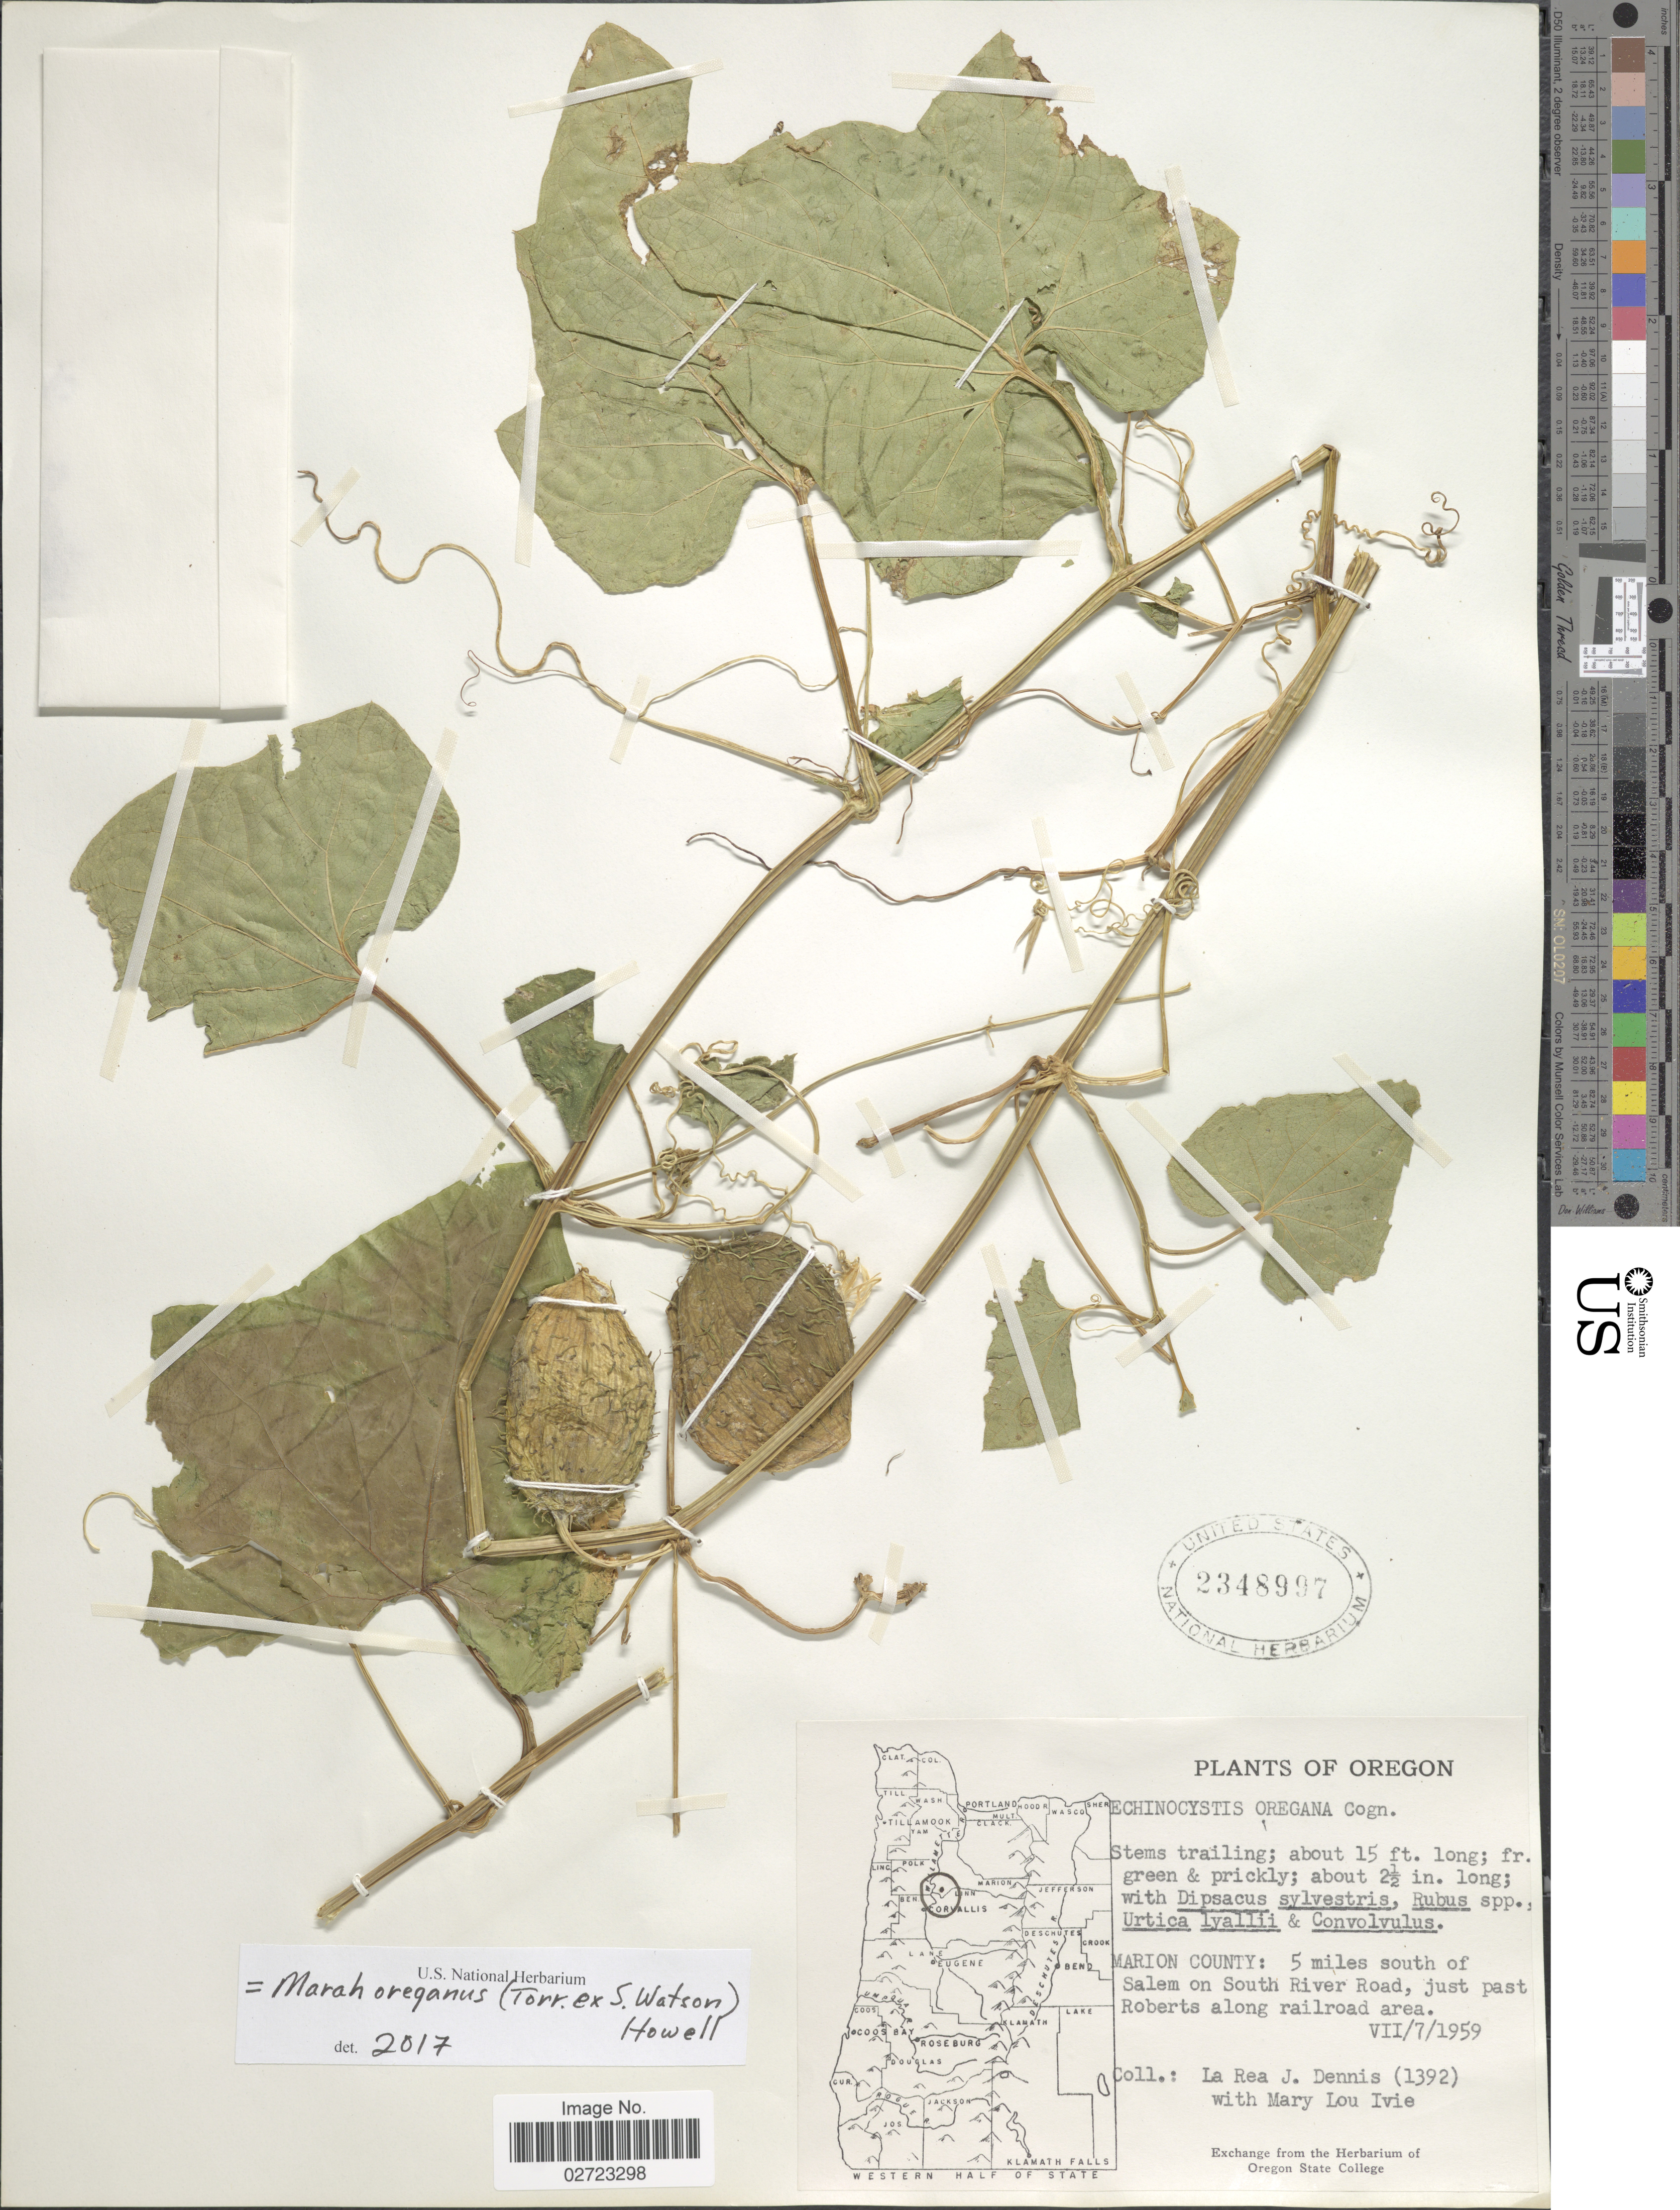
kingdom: Plantae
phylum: Tracheophyta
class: Magnoliopsida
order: Cucurbitales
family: Cucurbitaceae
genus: Marah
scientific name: Marah oregana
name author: (Torr. & A. Gray) Howell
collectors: L. Dennis & M. Ivie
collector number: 1392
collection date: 1959-07-07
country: United States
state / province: Oregon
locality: Marion County: 5 miles south of Salem on South River Road, just past Roberts along railroad area.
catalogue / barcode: US 2348997